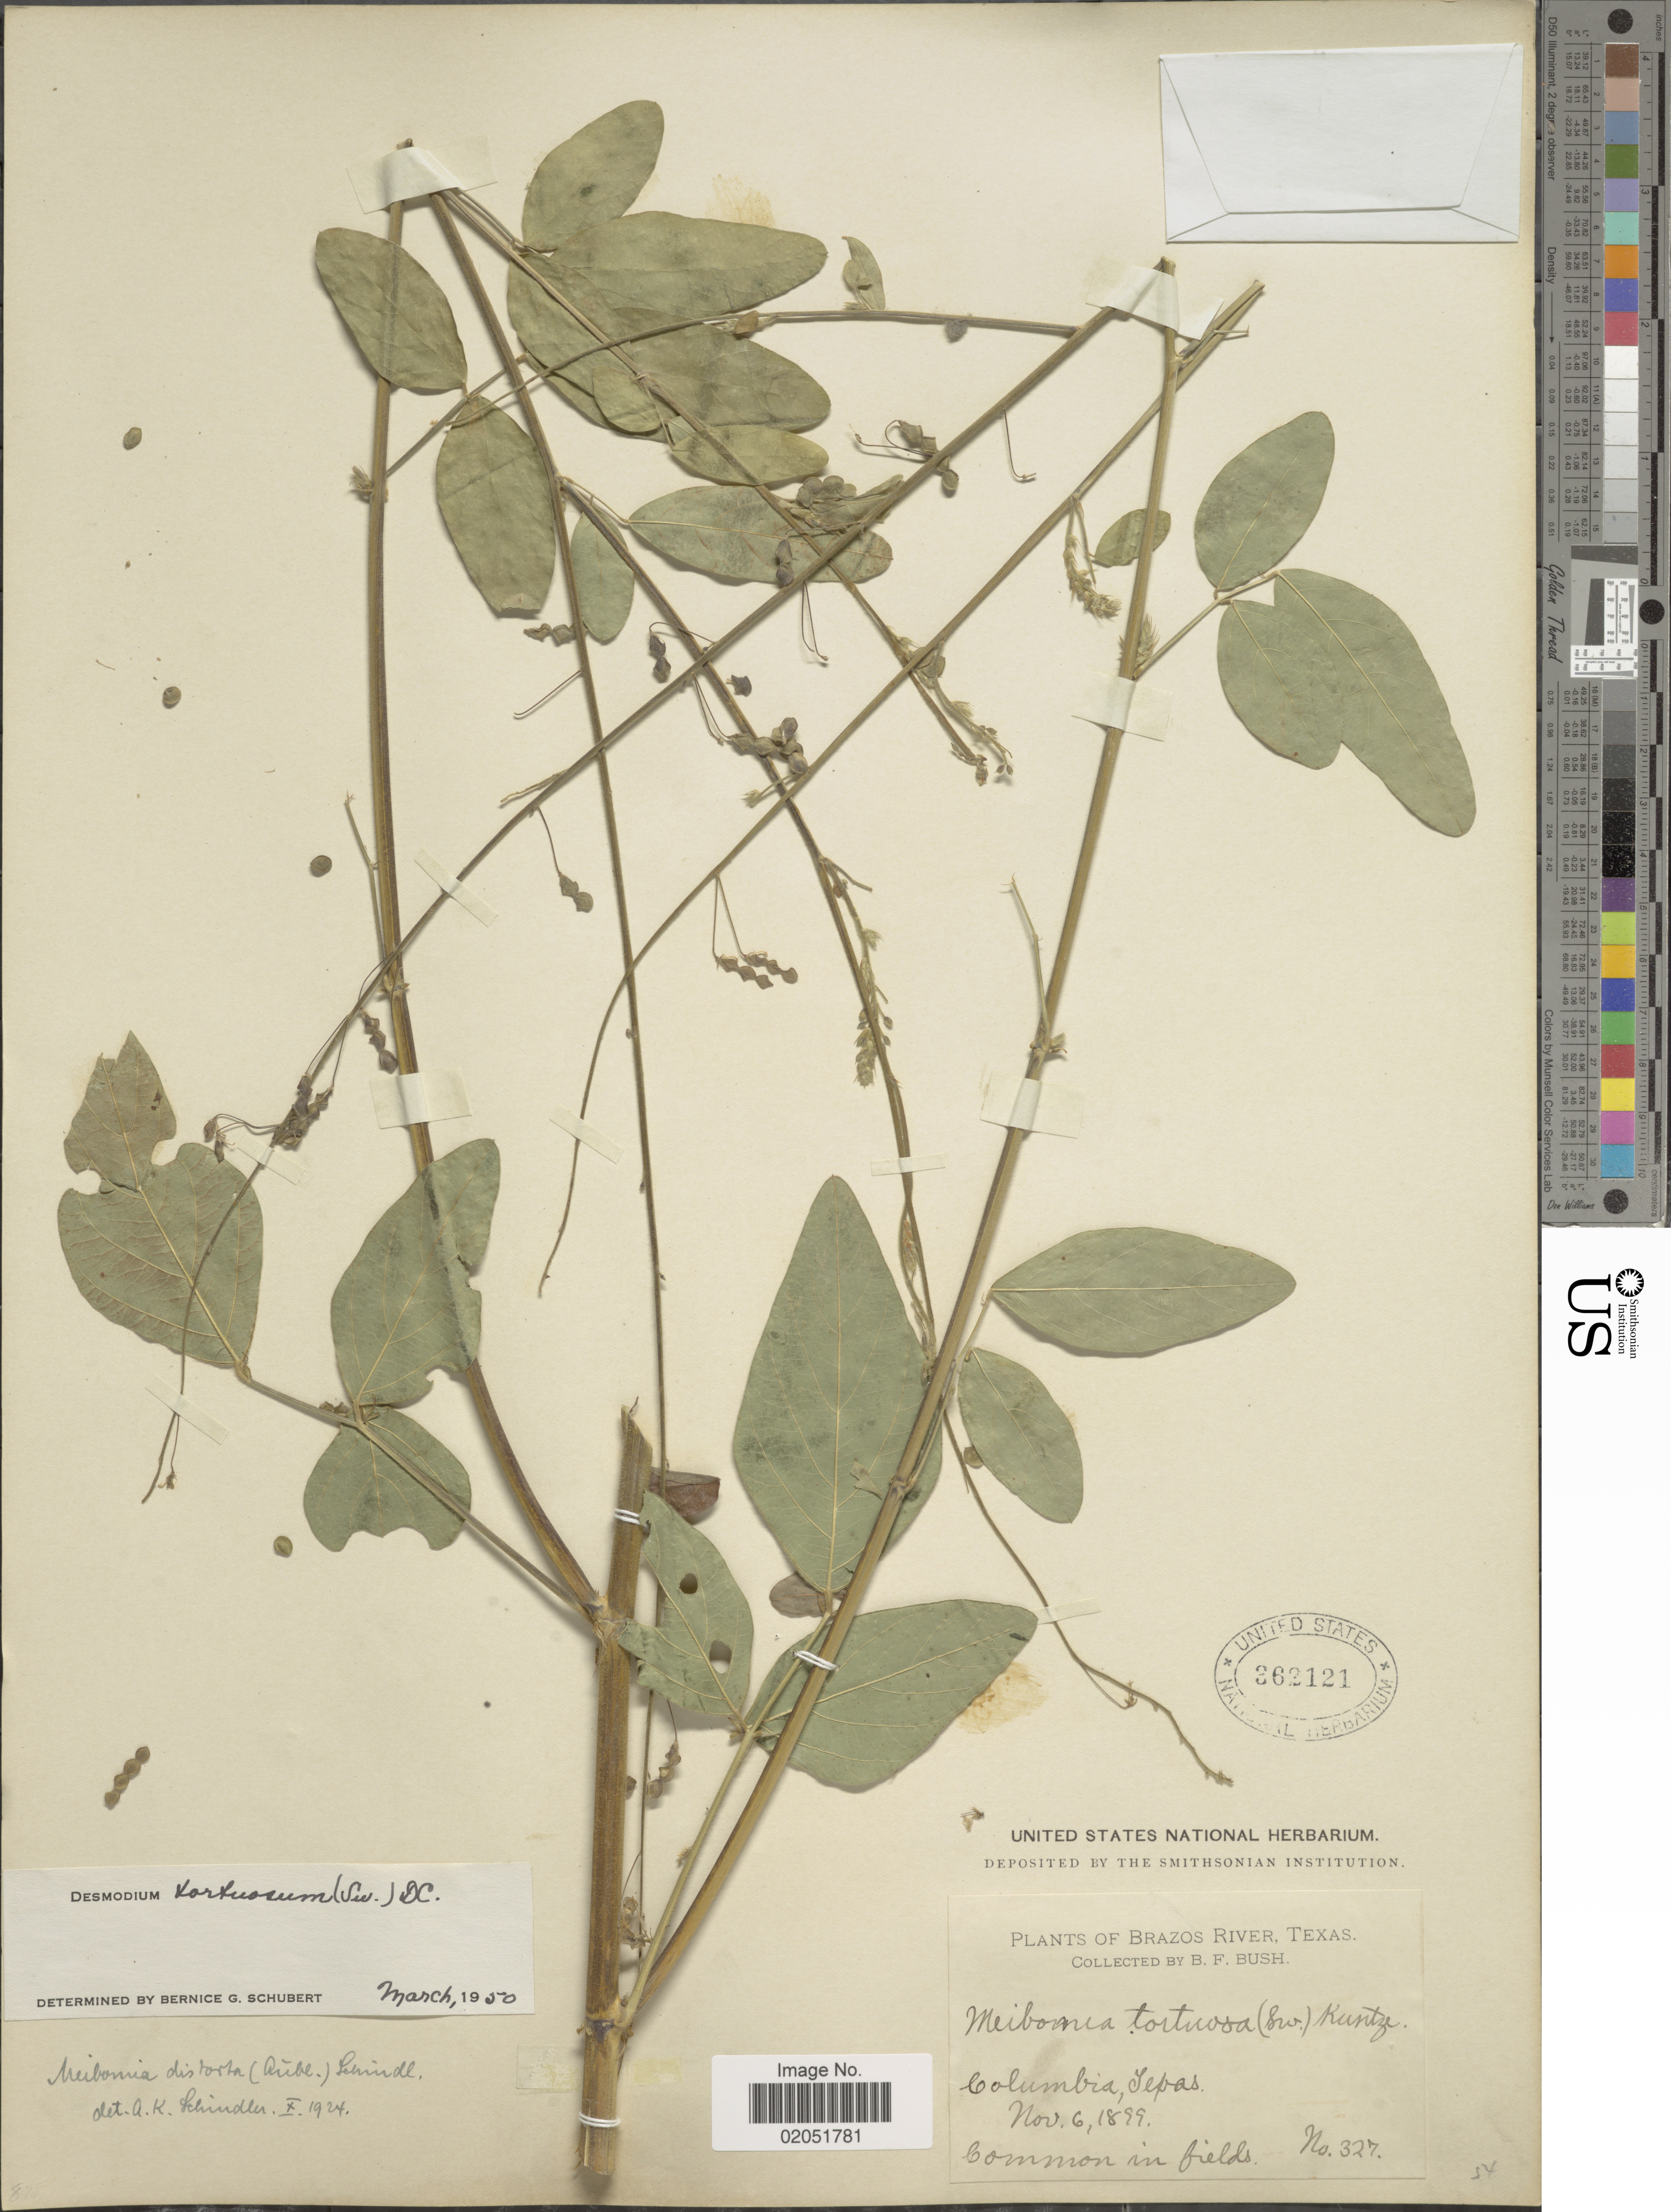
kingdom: Plantae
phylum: Tracheophyta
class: Magnoliopsida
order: Fabales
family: Fabaceae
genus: Desmodium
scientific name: Desmodium tortuosum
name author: (Sw.) DC.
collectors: B. F. Bush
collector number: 327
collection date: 1899-11-06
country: United States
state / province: Texas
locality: Brazos River, Texas, Columbia Texas.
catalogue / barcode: US 362121